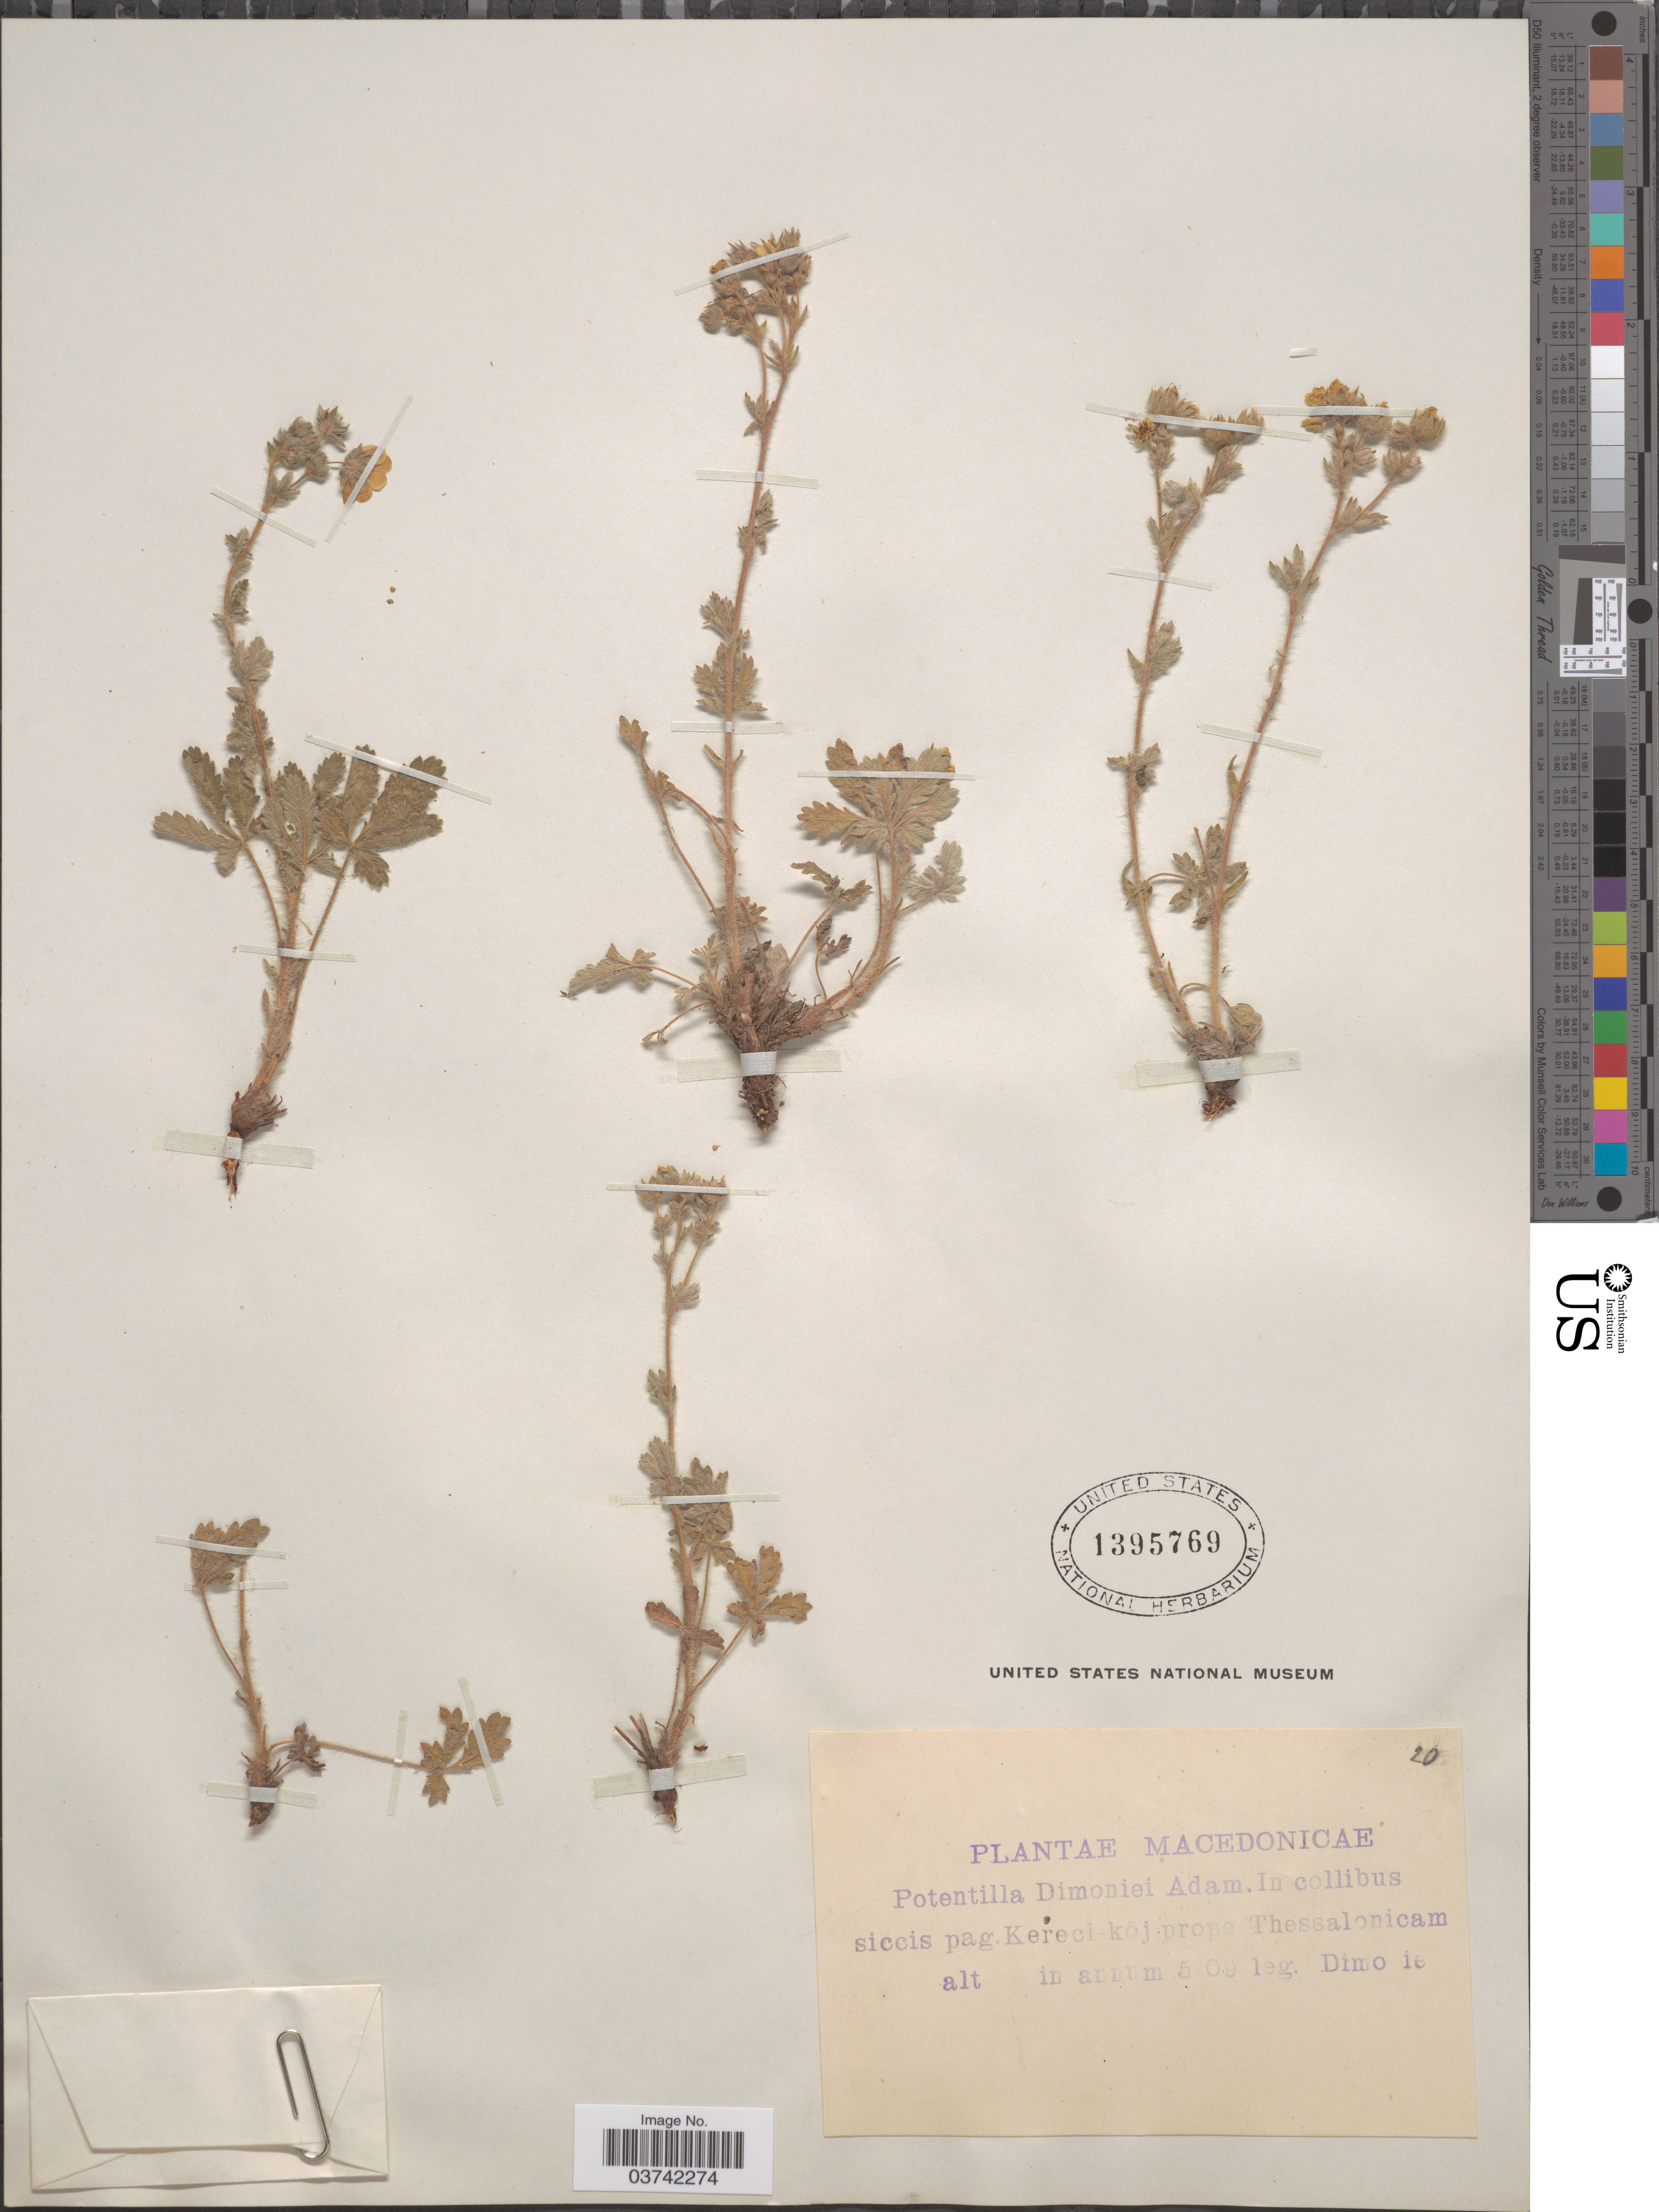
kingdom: Plantae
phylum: Tracheophyta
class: Magnoliopsida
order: Rosales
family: Rosaceae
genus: Potentilla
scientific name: Potentilla dimoniei Adam., ined.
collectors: -. Dimonie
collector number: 20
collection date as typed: Transcribed d/m/y: /5/9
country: Greece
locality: Macedonicae. In collibus siccis pag. Kereci köj prope Thessalonicam.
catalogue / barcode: US 1395769